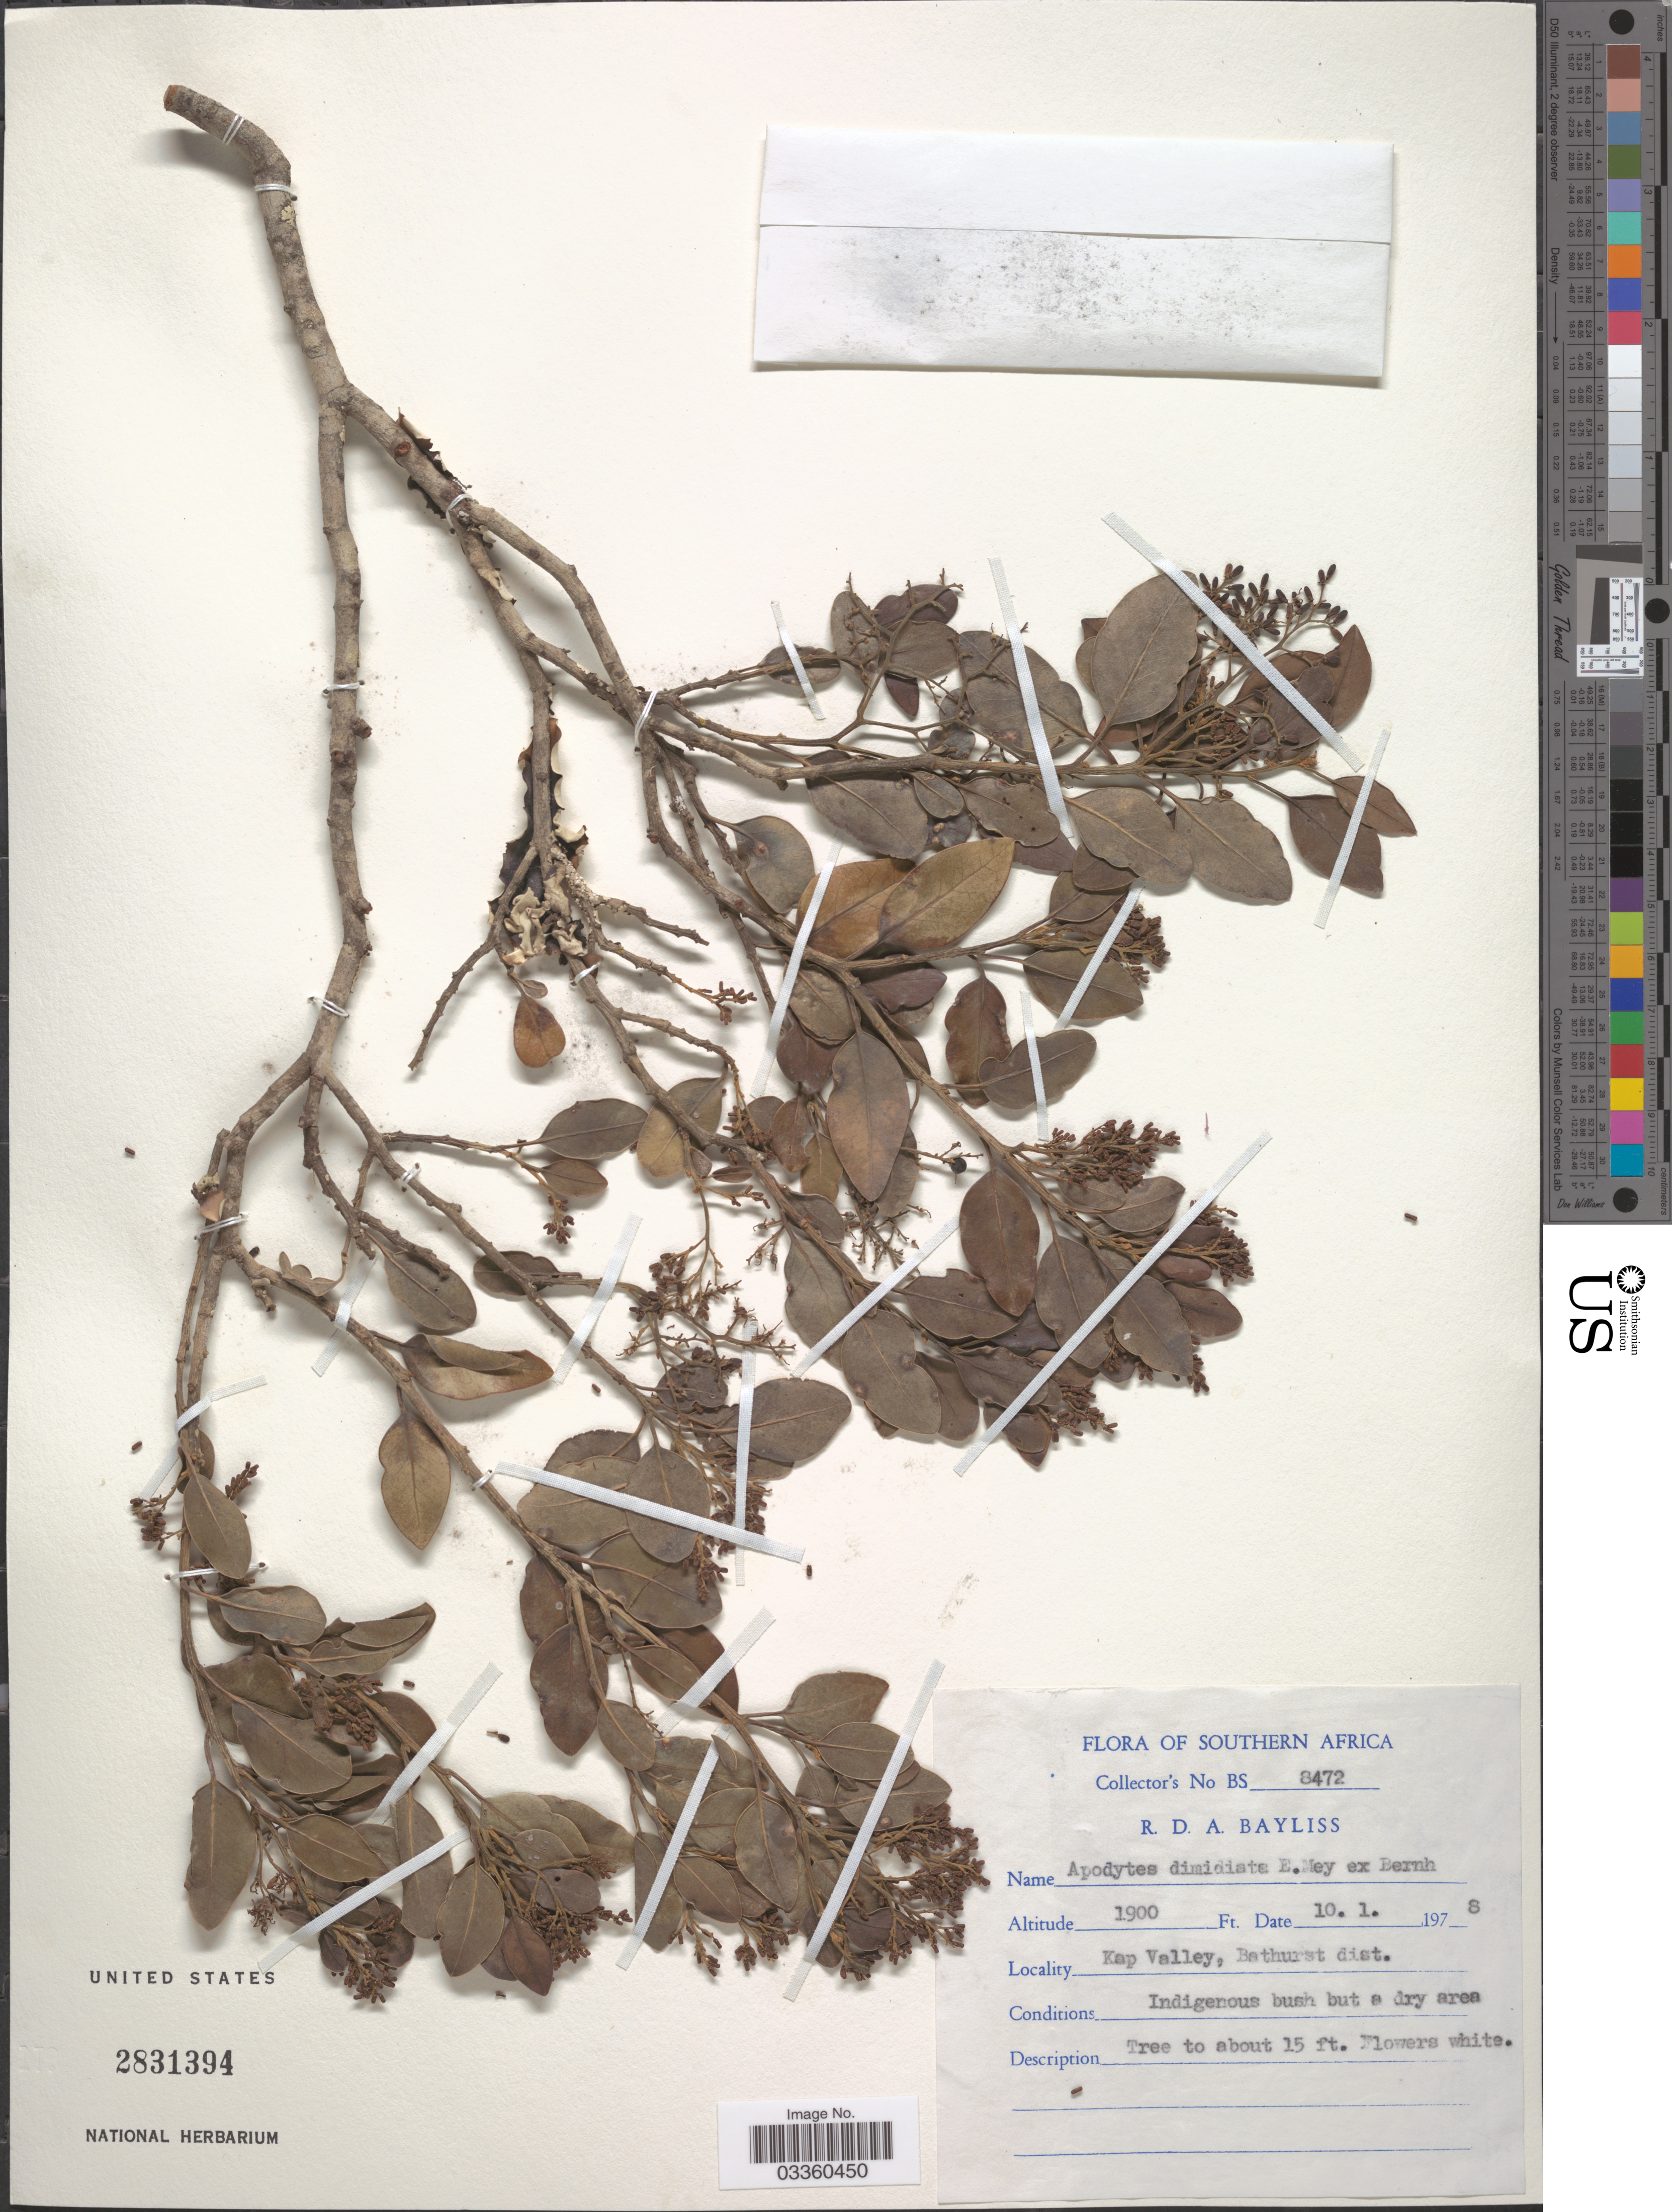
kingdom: Plantae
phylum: Tracheophyta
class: Magnoliopsida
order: Metteniusales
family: Metteniusaceae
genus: Apodytes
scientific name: Apodytes dimidiata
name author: E. Mey. ex Arn.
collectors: R. Bayliss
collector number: BS 8472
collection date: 1978-01-10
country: South Africa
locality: Southern Africa. Kap Valley, Bathurst dist.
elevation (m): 579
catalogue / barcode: US 2831394